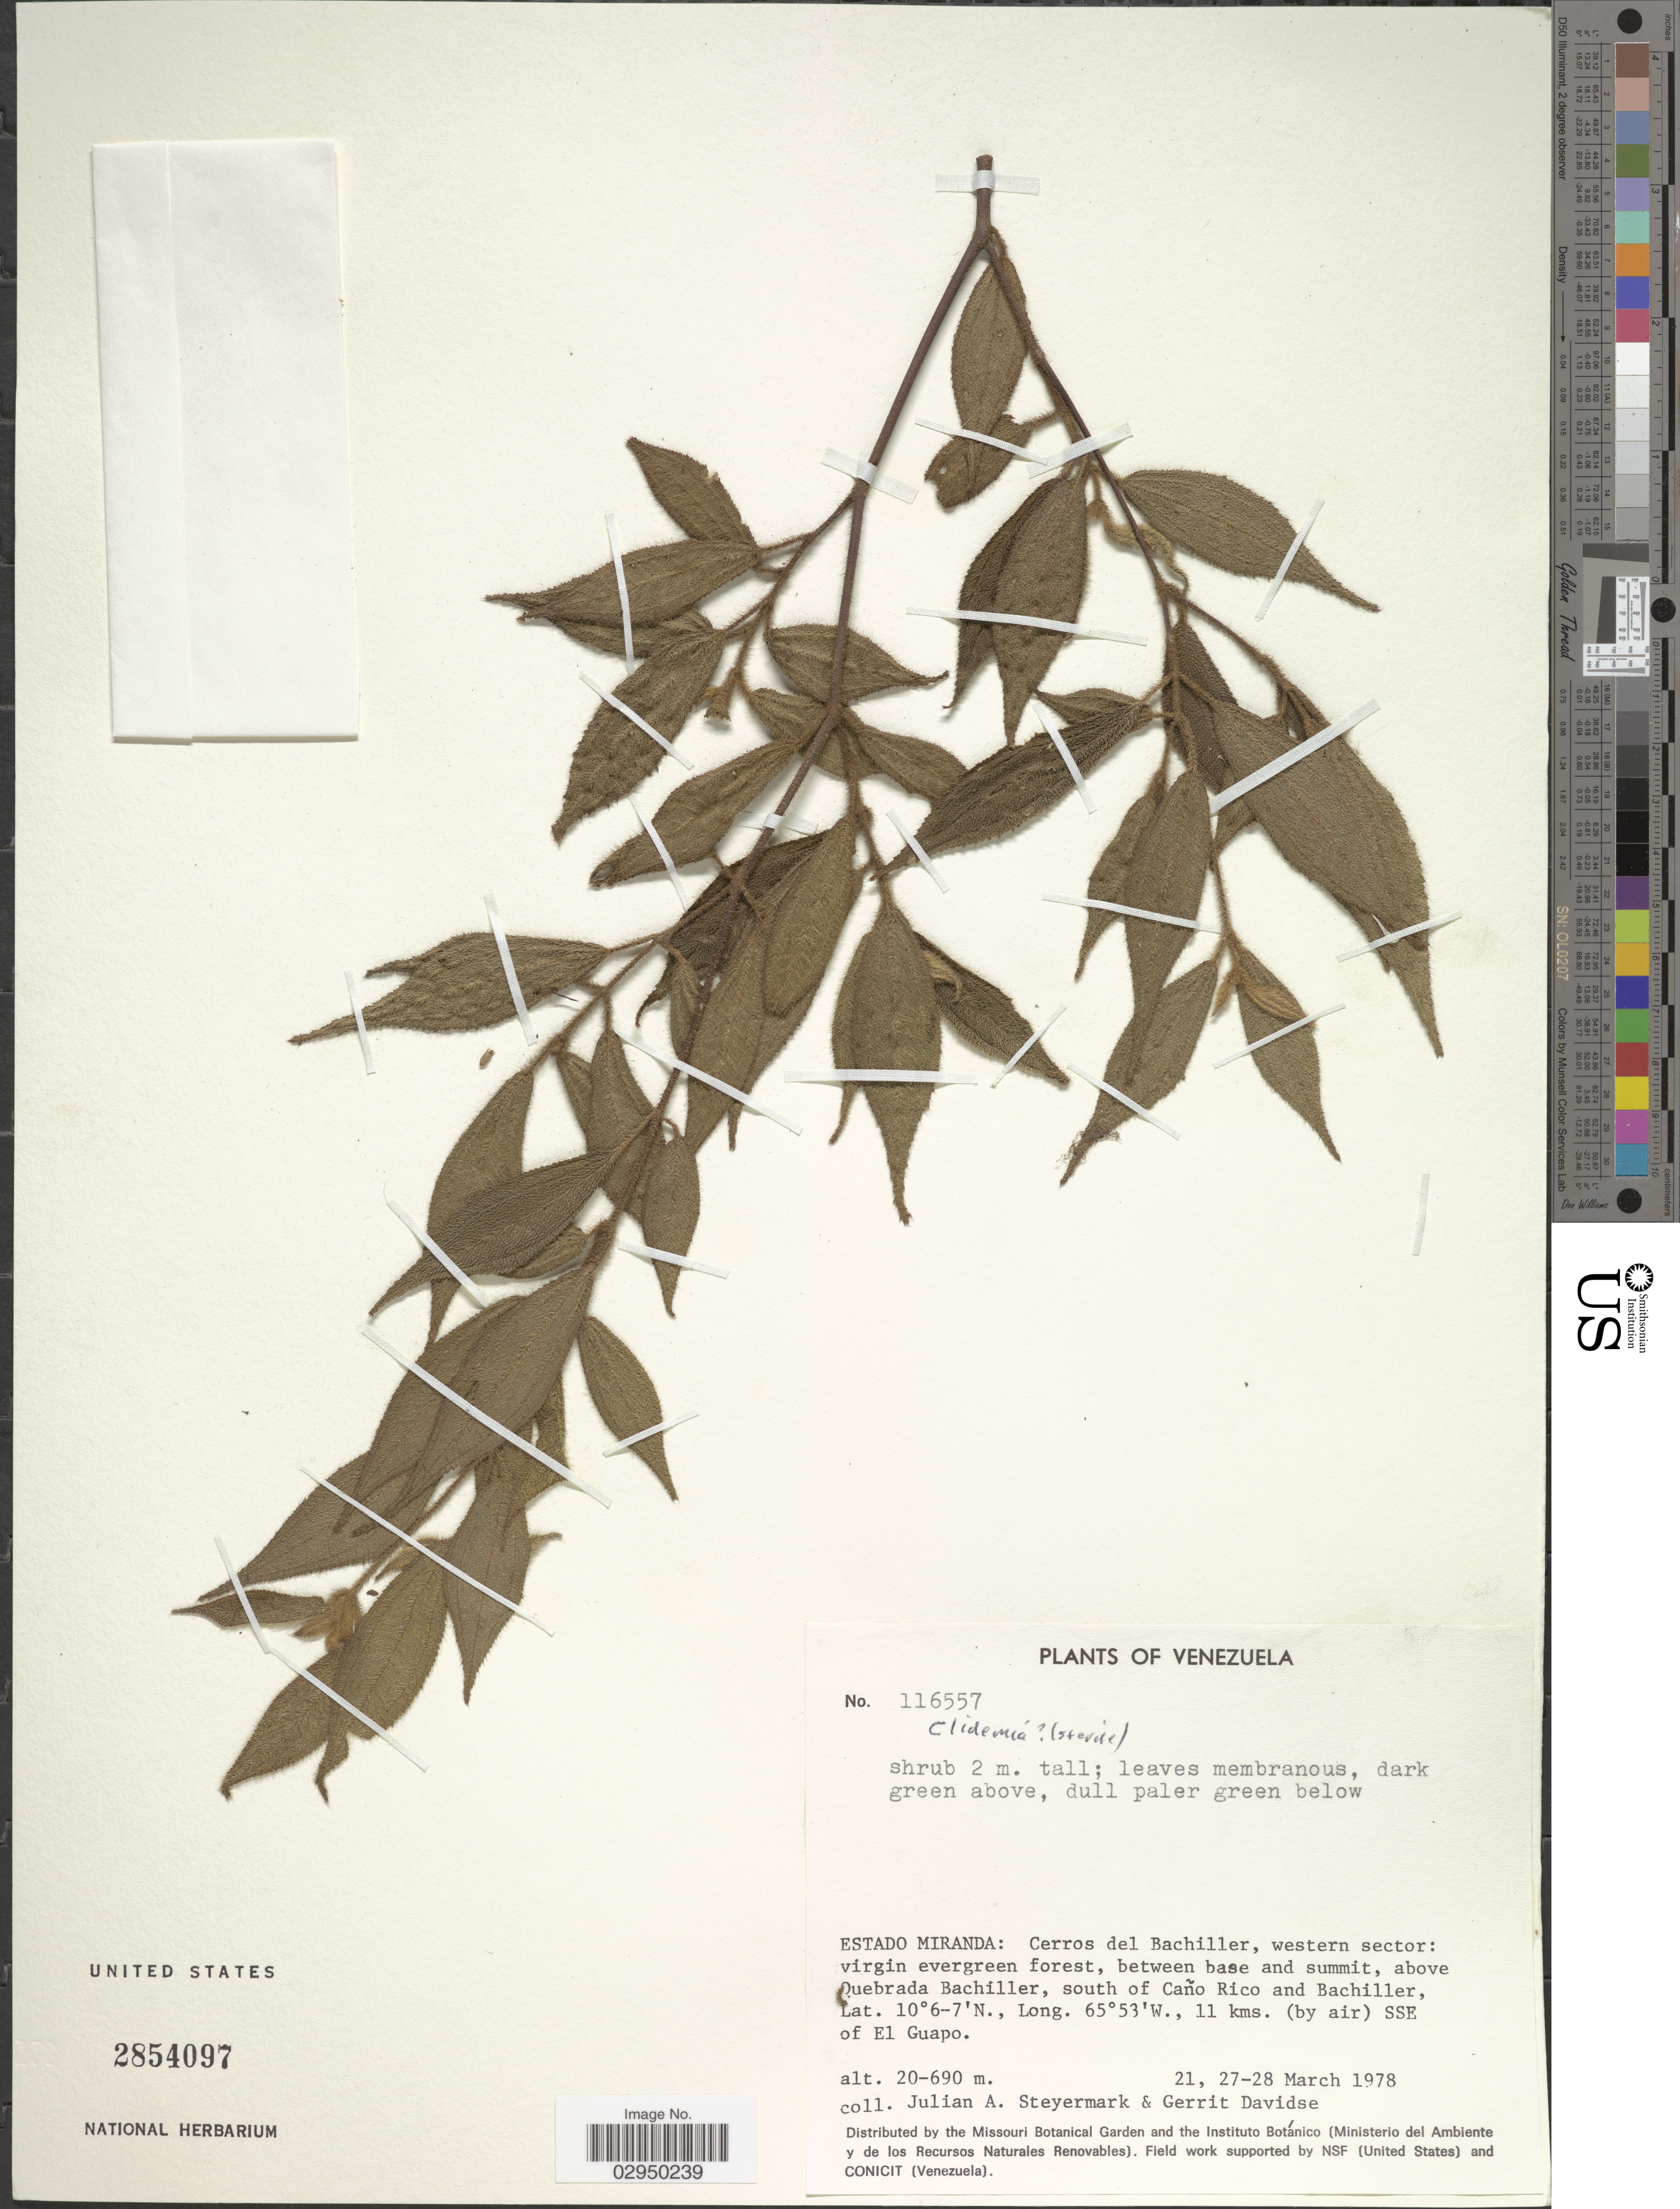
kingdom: Plantae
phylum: Tracheophyta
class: Magnoliopsida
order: Myrtales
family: Melastomataceae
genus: Clidemia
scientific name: Clidemia sp.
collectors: J. Steyermark & G. Davidse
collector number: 116557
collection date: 1978-03-21/1978-03-28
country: Venezuela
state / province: Miranda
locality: Cerros del Bachiller, western sector: between base and summit, above Quebrada Bachiller, south of Caño Rico and Bachiller, 11 kms. (by air) SSE of El Guapo.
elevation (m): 20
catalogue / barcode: US 2854097